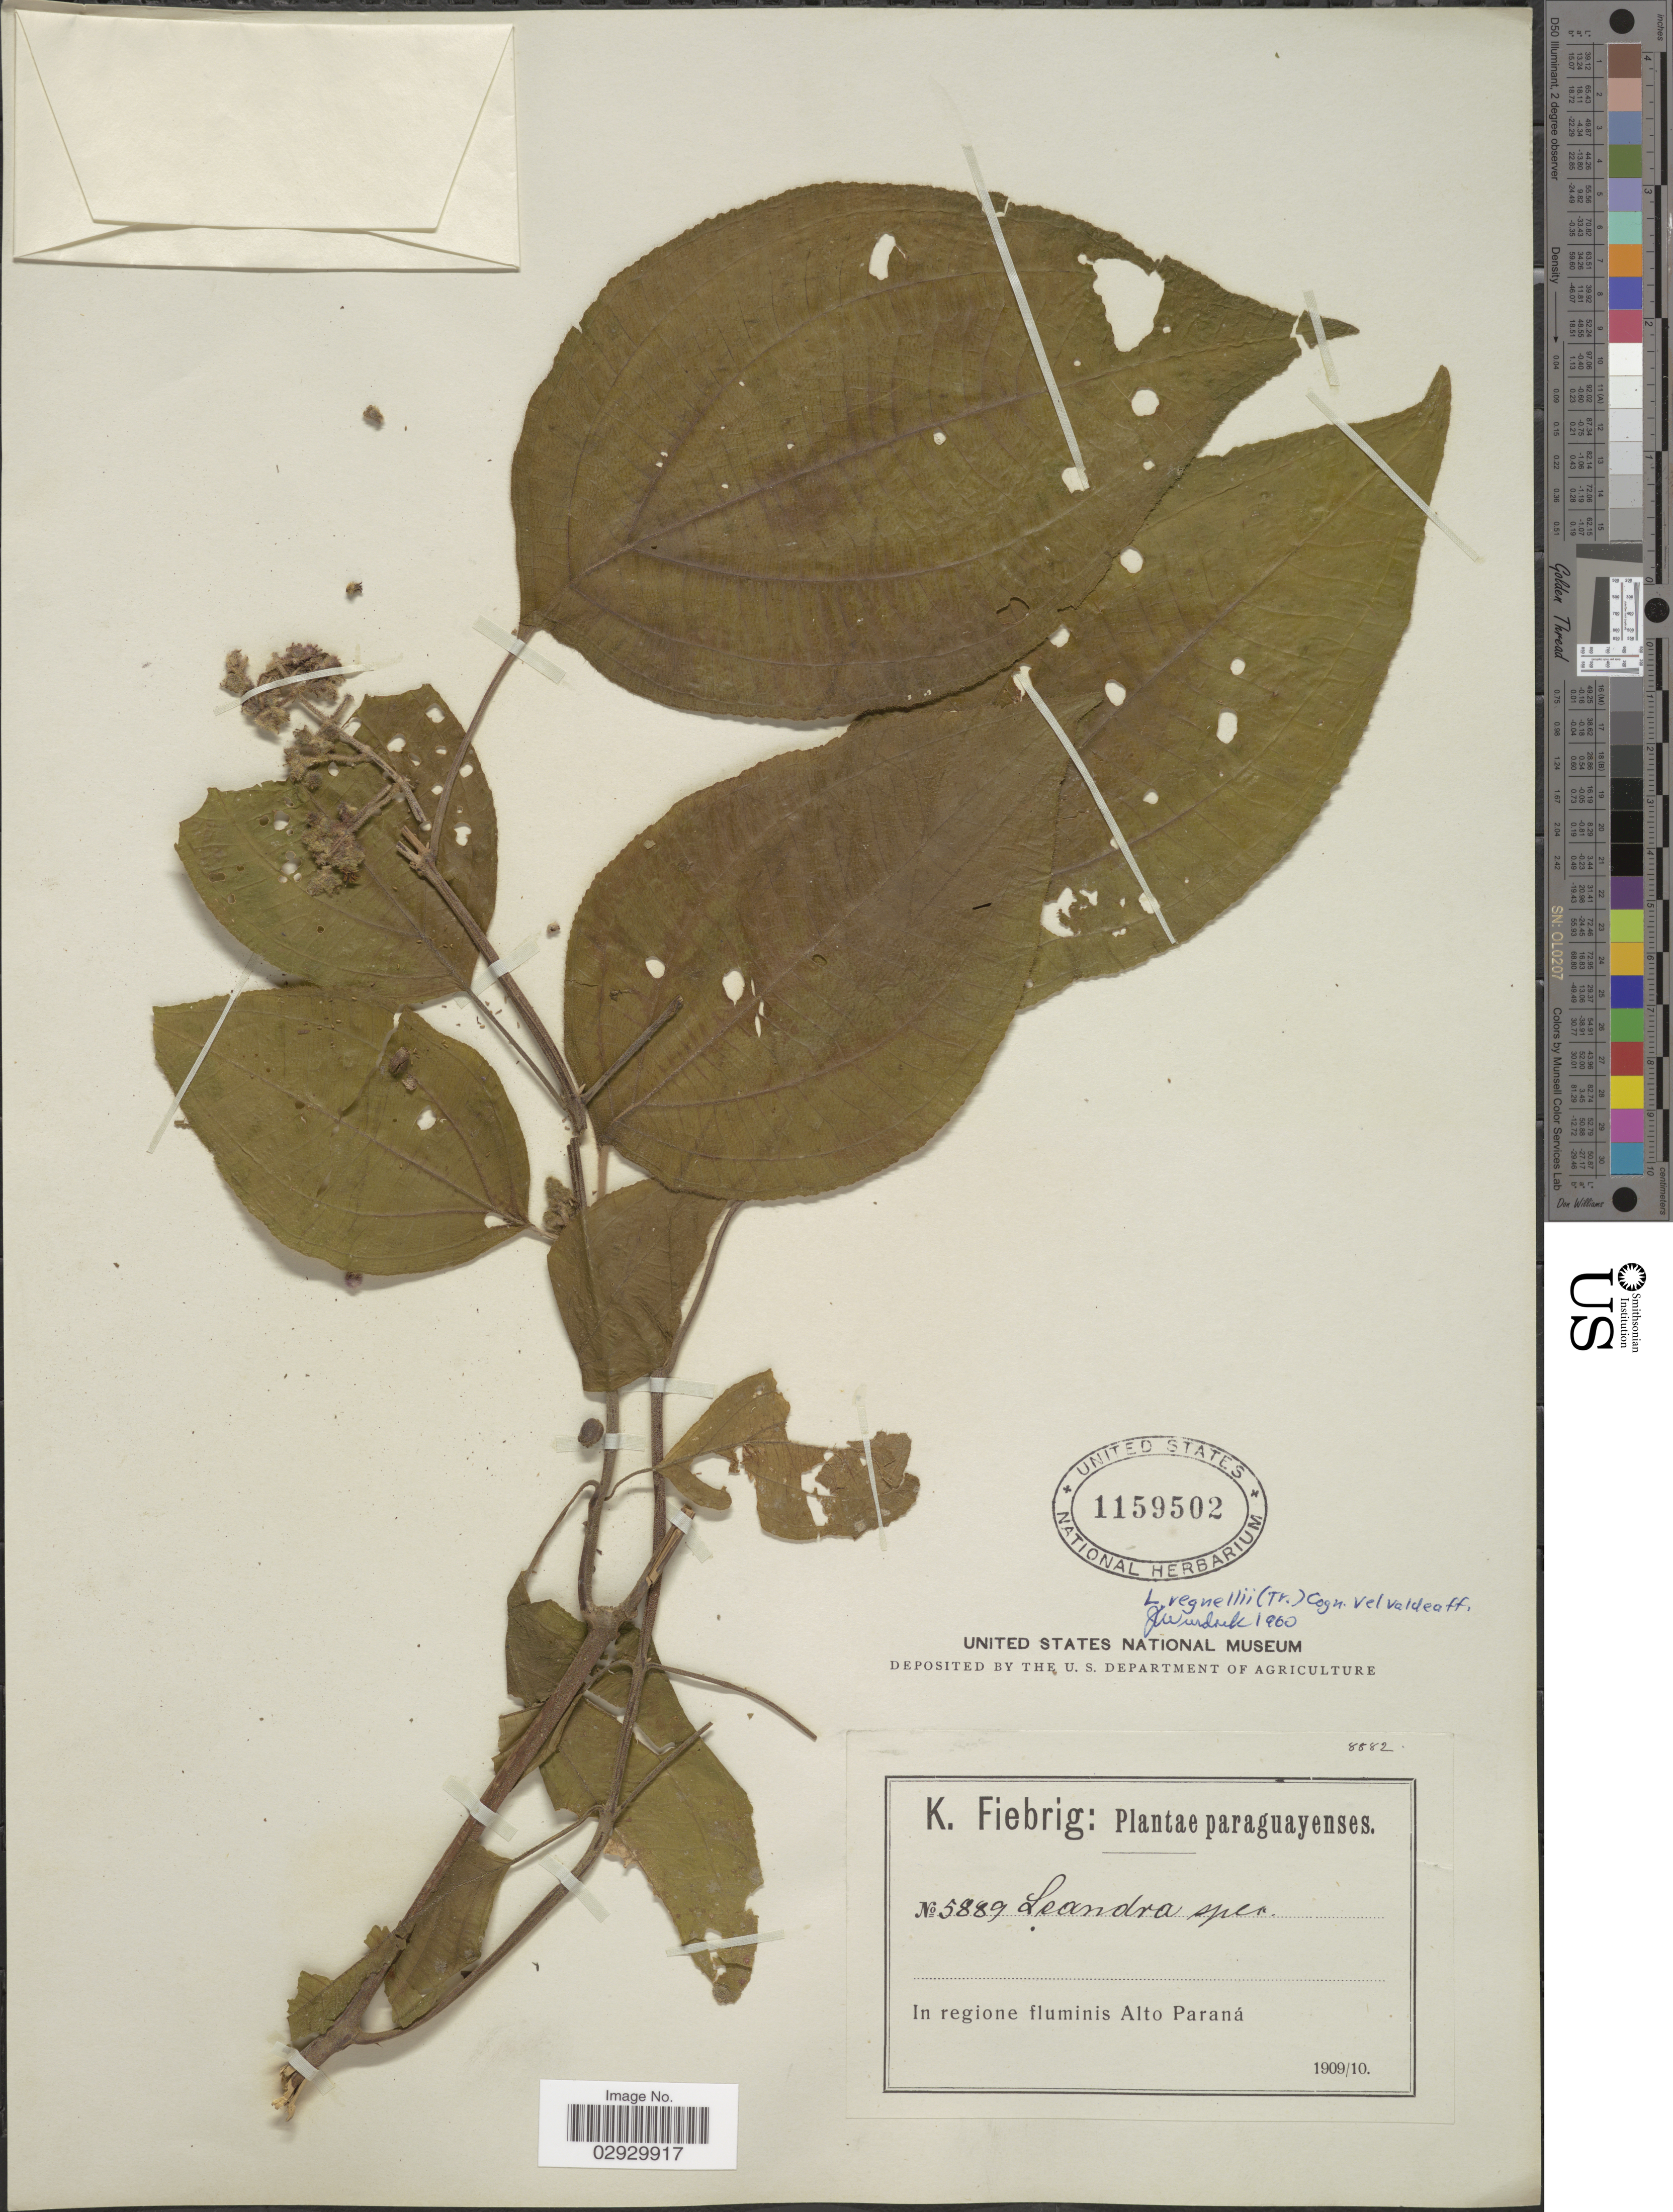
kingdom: Plantae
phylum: Tracheophyta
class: Magnoliopsida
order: Myrtales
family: Melastomataceae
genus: Leandra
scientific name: Leandra regnellii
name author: (Triana) Cogn.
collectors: K. Fiebrig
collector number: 5889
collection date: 1909/1910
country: Paraguay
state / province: Alto Parana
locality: In regione fluminis Alto Paraná.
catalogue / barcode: US 1159502